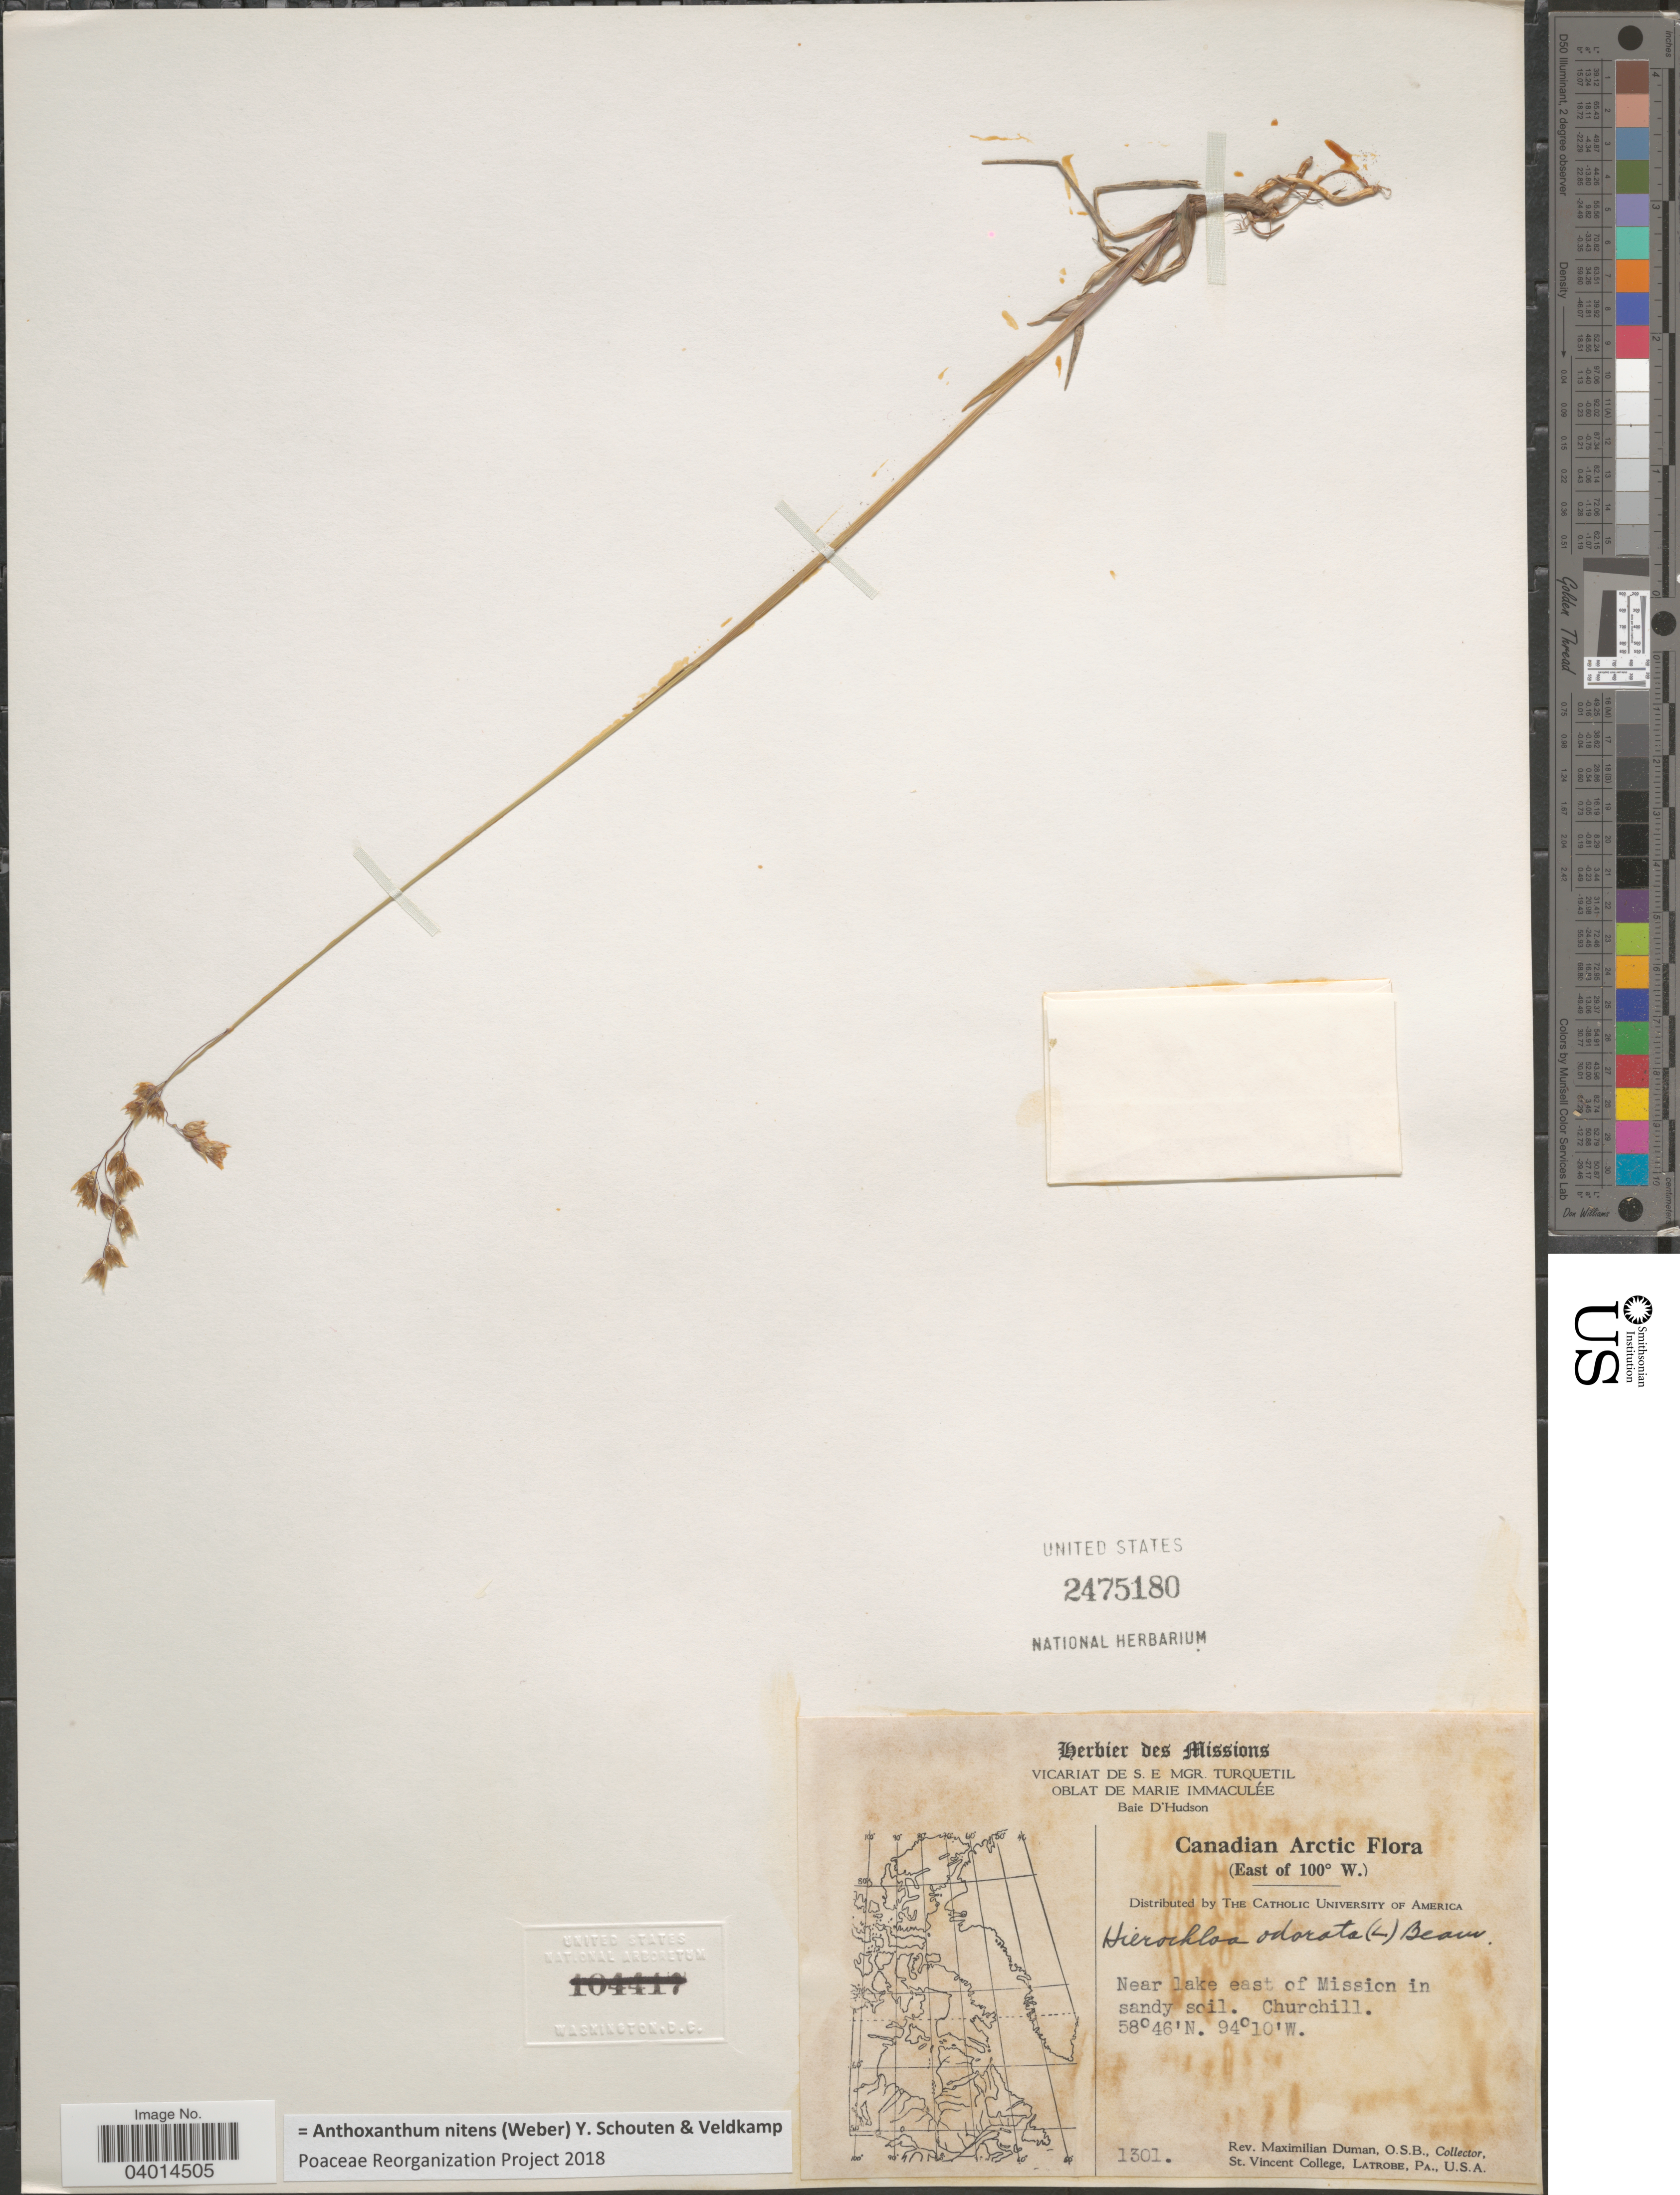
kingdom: Plantae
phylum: Tracheophyta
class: Liliopsida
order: Poales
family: Poaceae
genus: Anthoxanthum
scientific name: Anthoxanthum nitens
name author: (G.H. Weber) R.T.A. Schouten & Veldkamp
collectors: M. Duman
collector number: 1301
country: Canada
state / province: Northwest Territories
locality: Canadian Arctic. (East of 100° W.). Near lake east of Mission. Churchill.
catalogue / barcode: US 2475180